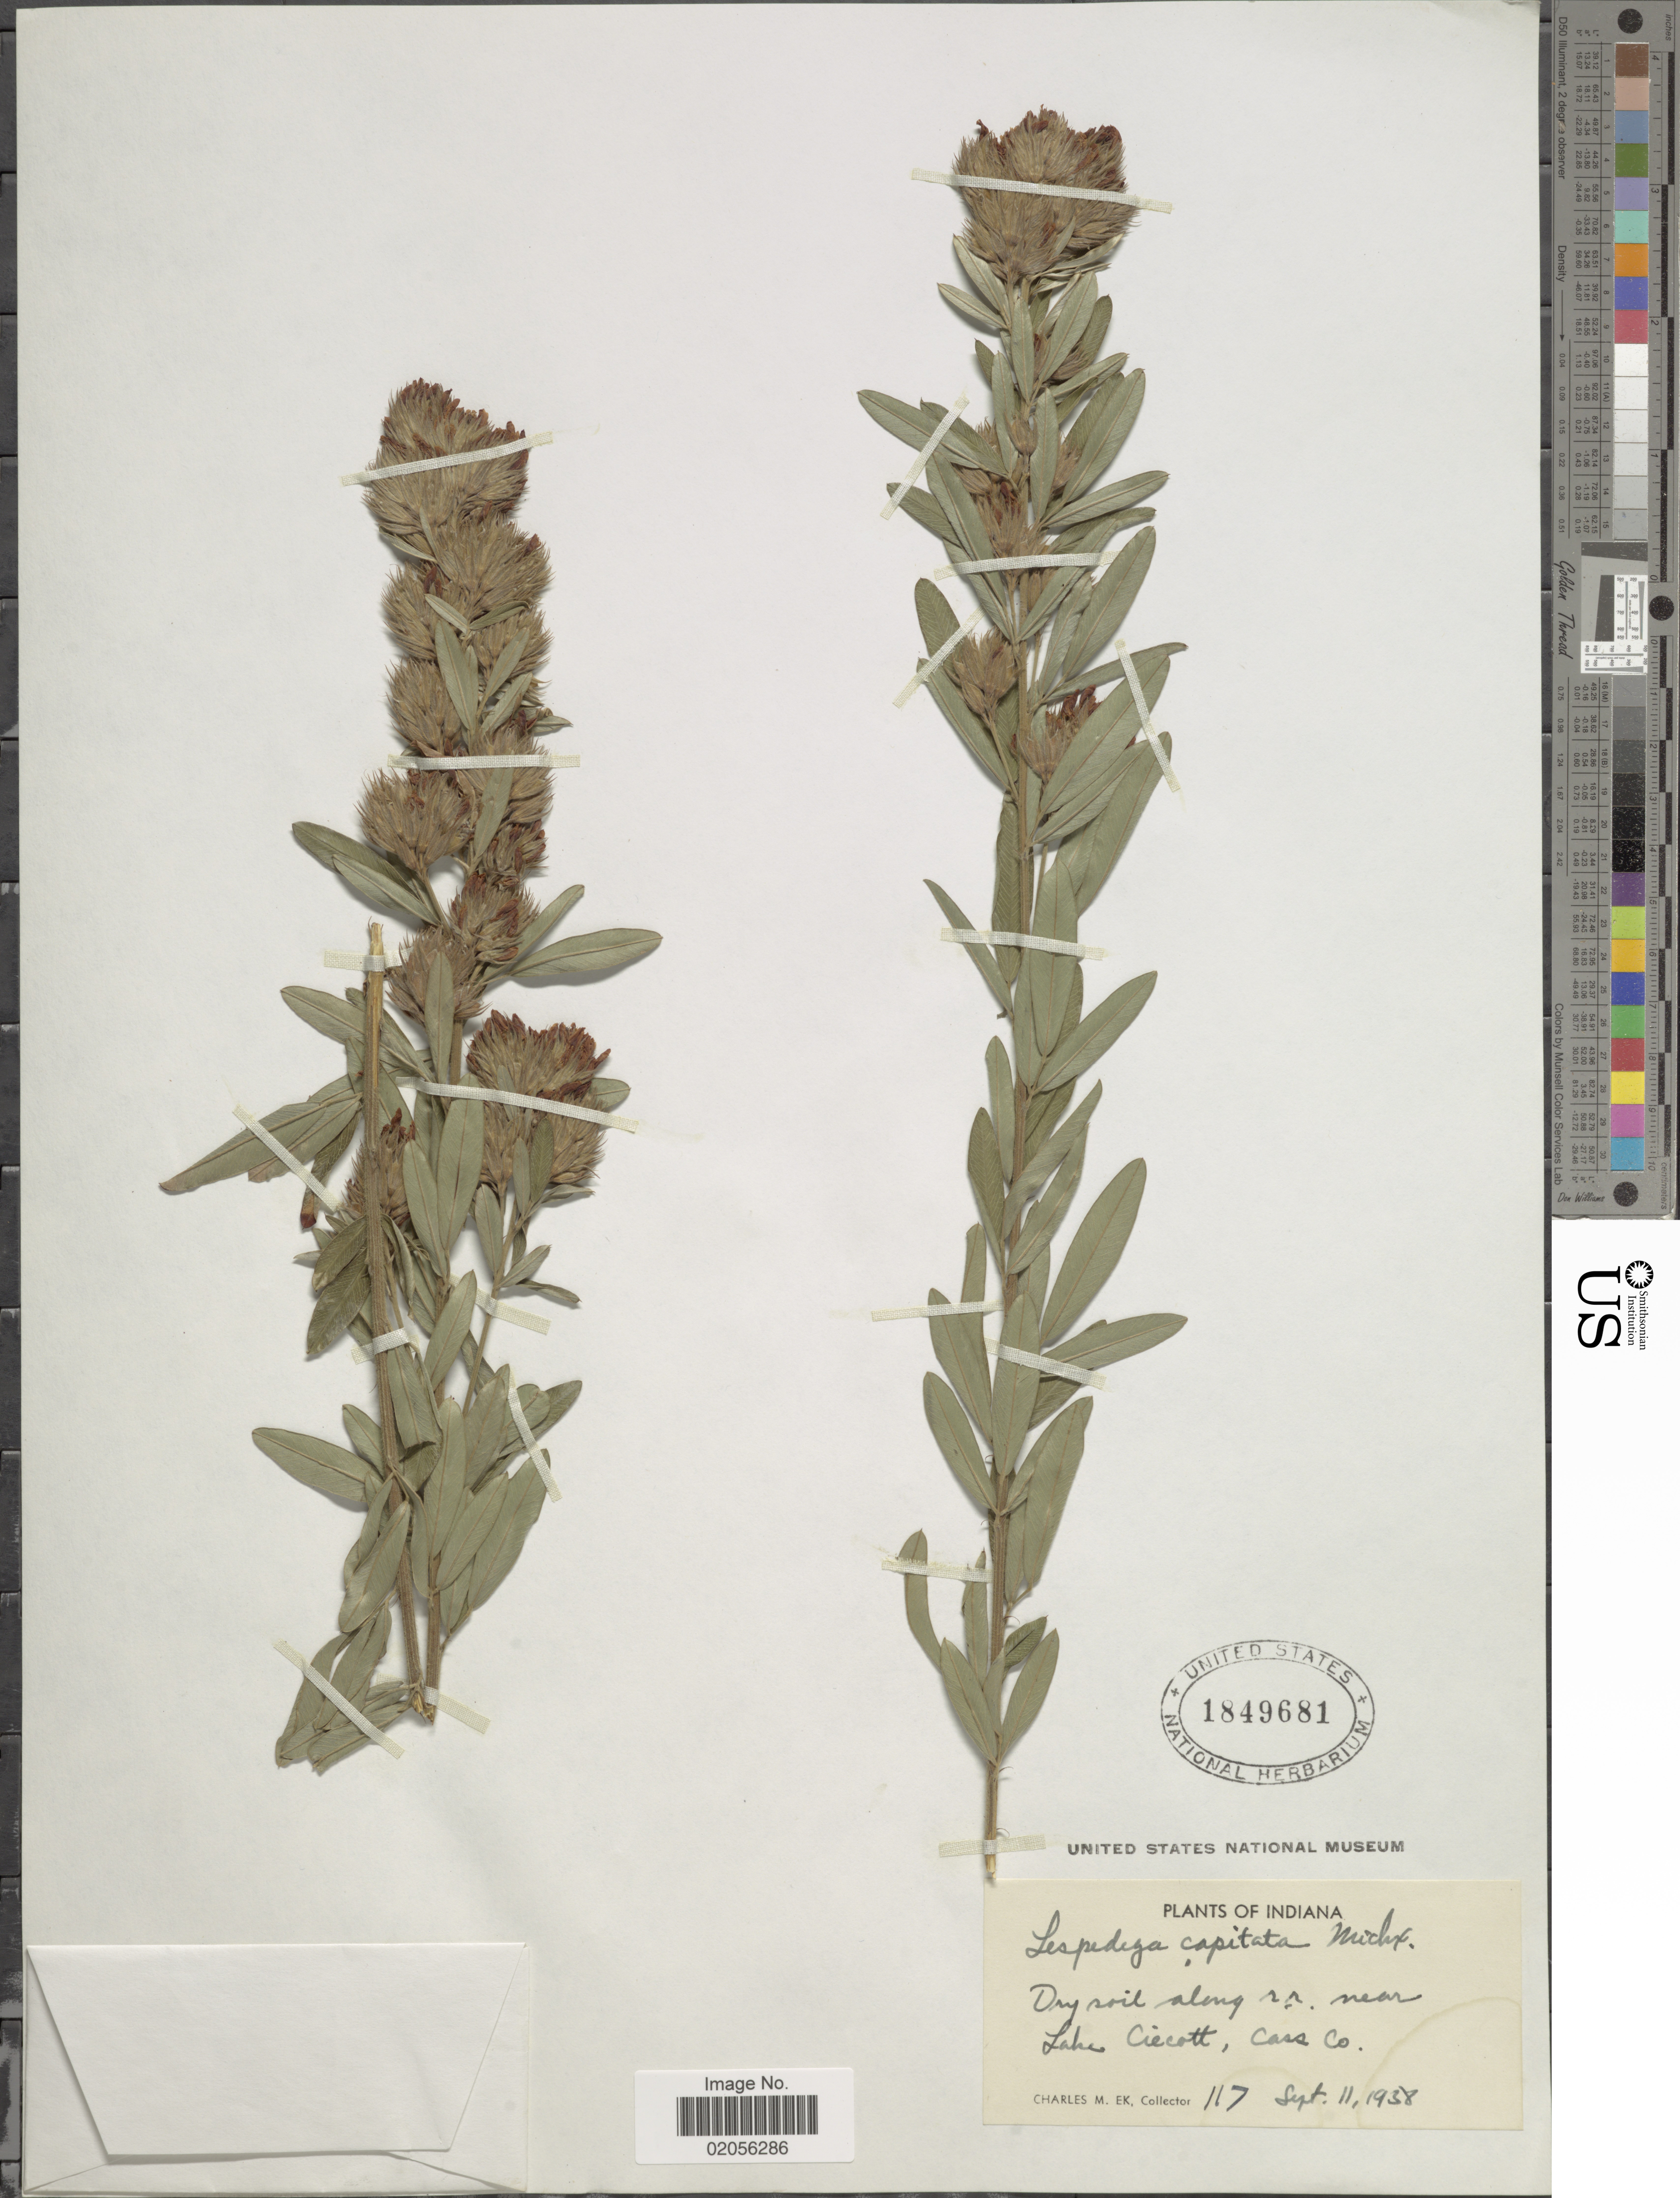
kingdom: Plantae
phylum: Tracheophyta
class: Magnoliopsida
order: Fabales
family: Fabaceae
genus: Lespedeza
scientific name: Lespedeza capitata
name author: Michx.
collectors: C. Ek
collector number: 117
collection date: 1938-09-11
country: United States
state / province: Indiana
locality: Near Lake Ciecott, Cass Co.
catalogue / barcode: US 1849681